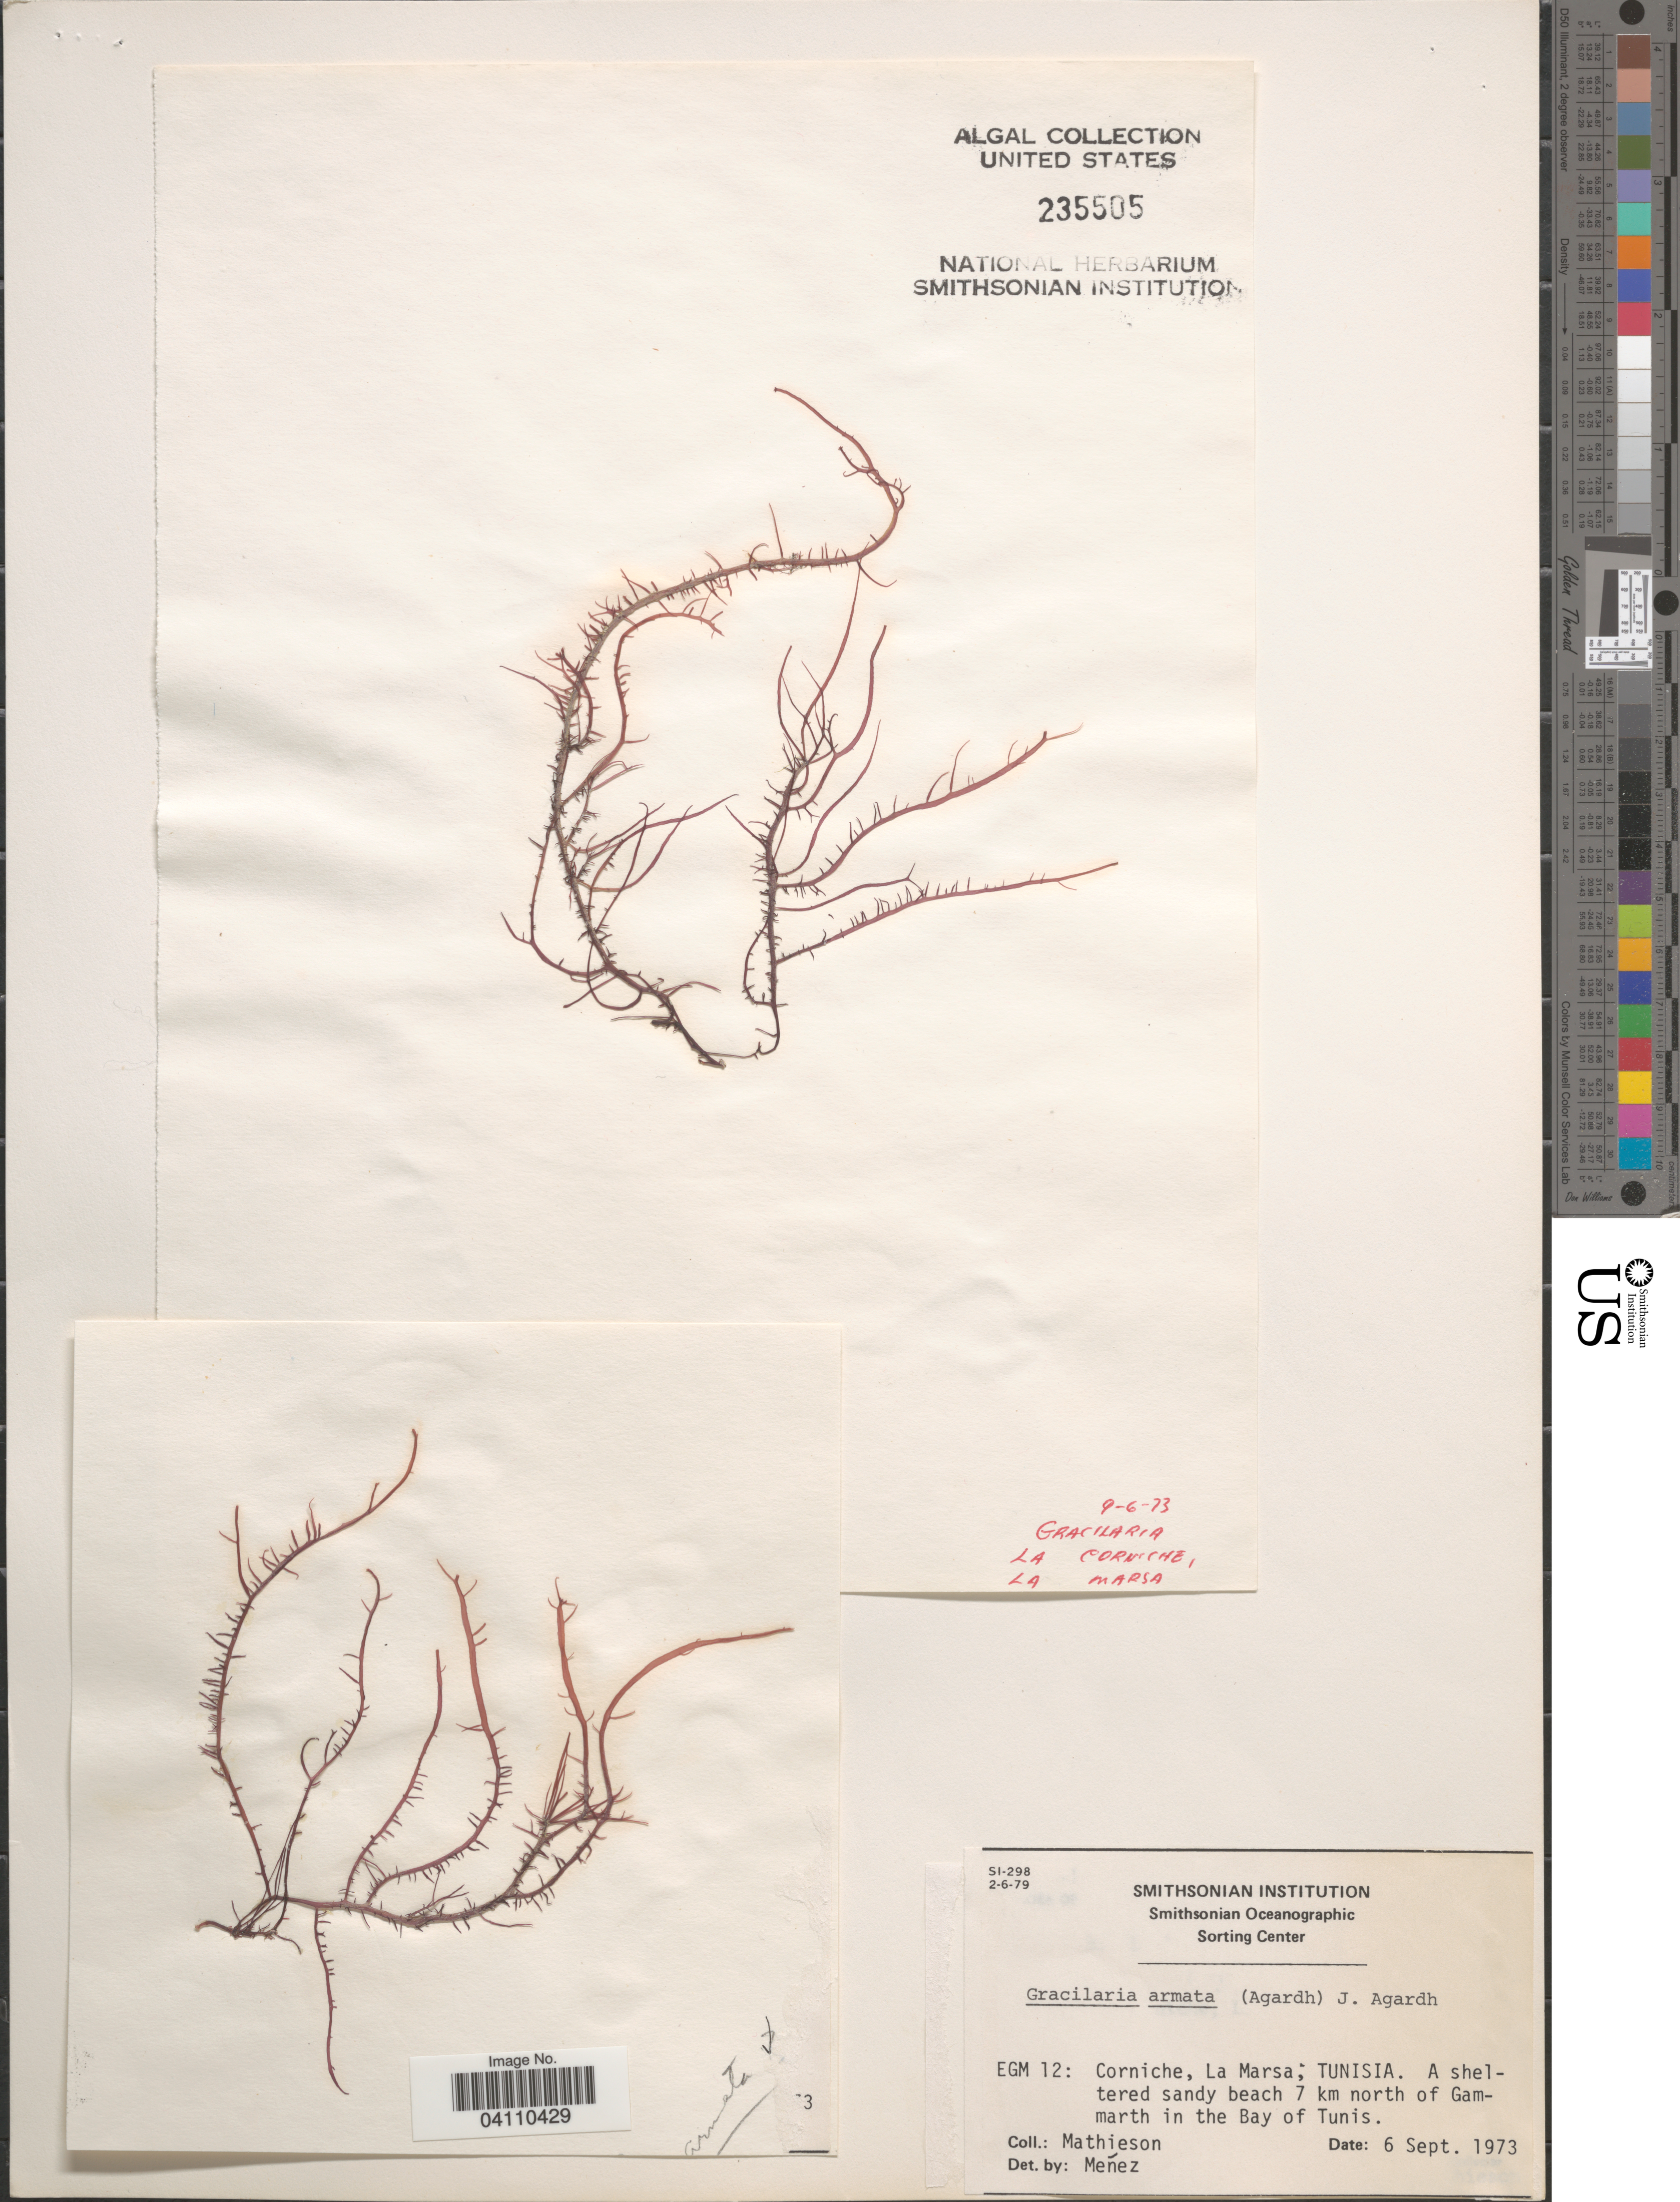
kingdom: Plantae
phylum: Rhodophyta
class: Florideophyceae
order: Gracilariales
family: Gracilariaceae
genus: Gracilaria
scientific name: Gracilaria armata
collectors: Mathieson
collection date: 1973-09-06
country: Tunisia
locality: EGM 12: Corniche, La Marsa, Tunisia. A sheltered sandy beach 7 km north of Gammarth in the Bay of Tunis.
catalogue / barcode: US 235505